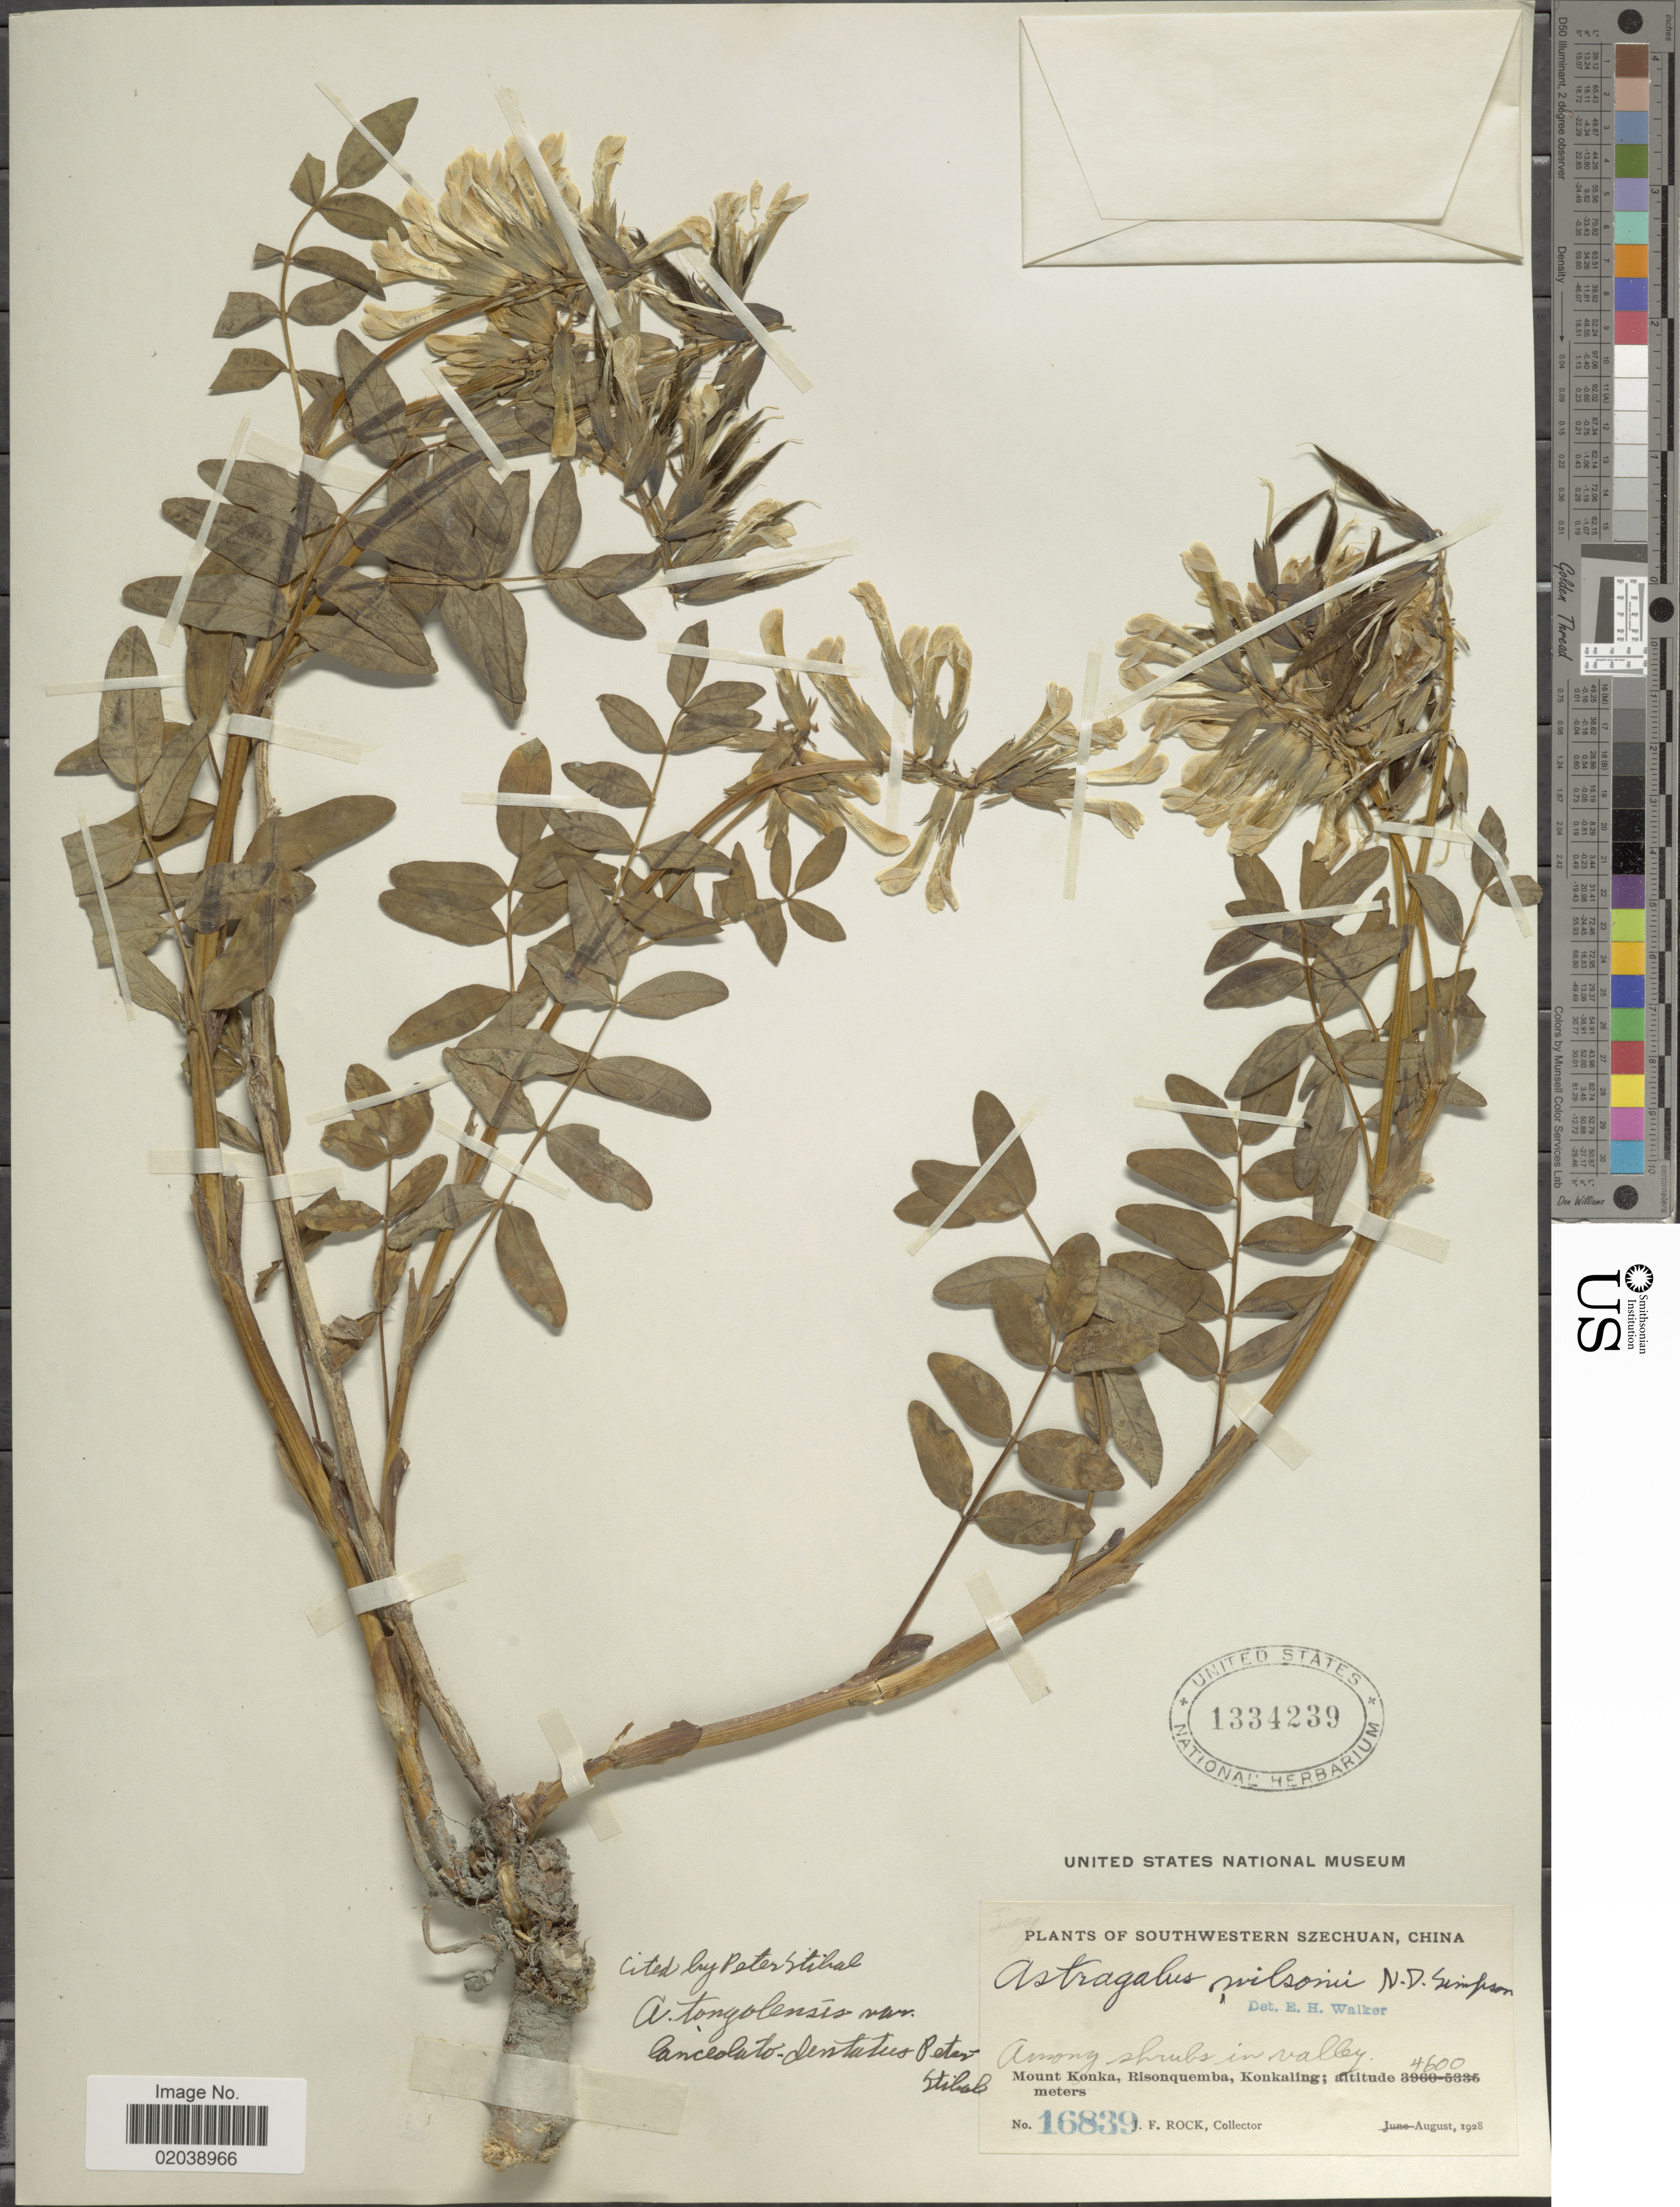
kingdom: Plantae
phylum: Tracheophyta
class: Magnoliopsida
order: Fabales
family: Fabaceae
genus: Astragalus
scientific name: Astragalus tongolensis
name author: Ulbr.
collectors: J. Rock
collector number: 16839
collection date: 1928-08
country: China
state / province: Sichuan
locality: Southwestern Szechuan, China, Mount Konka, Risonquemba, Konkaling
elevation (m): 4600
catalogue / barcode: US 1334239